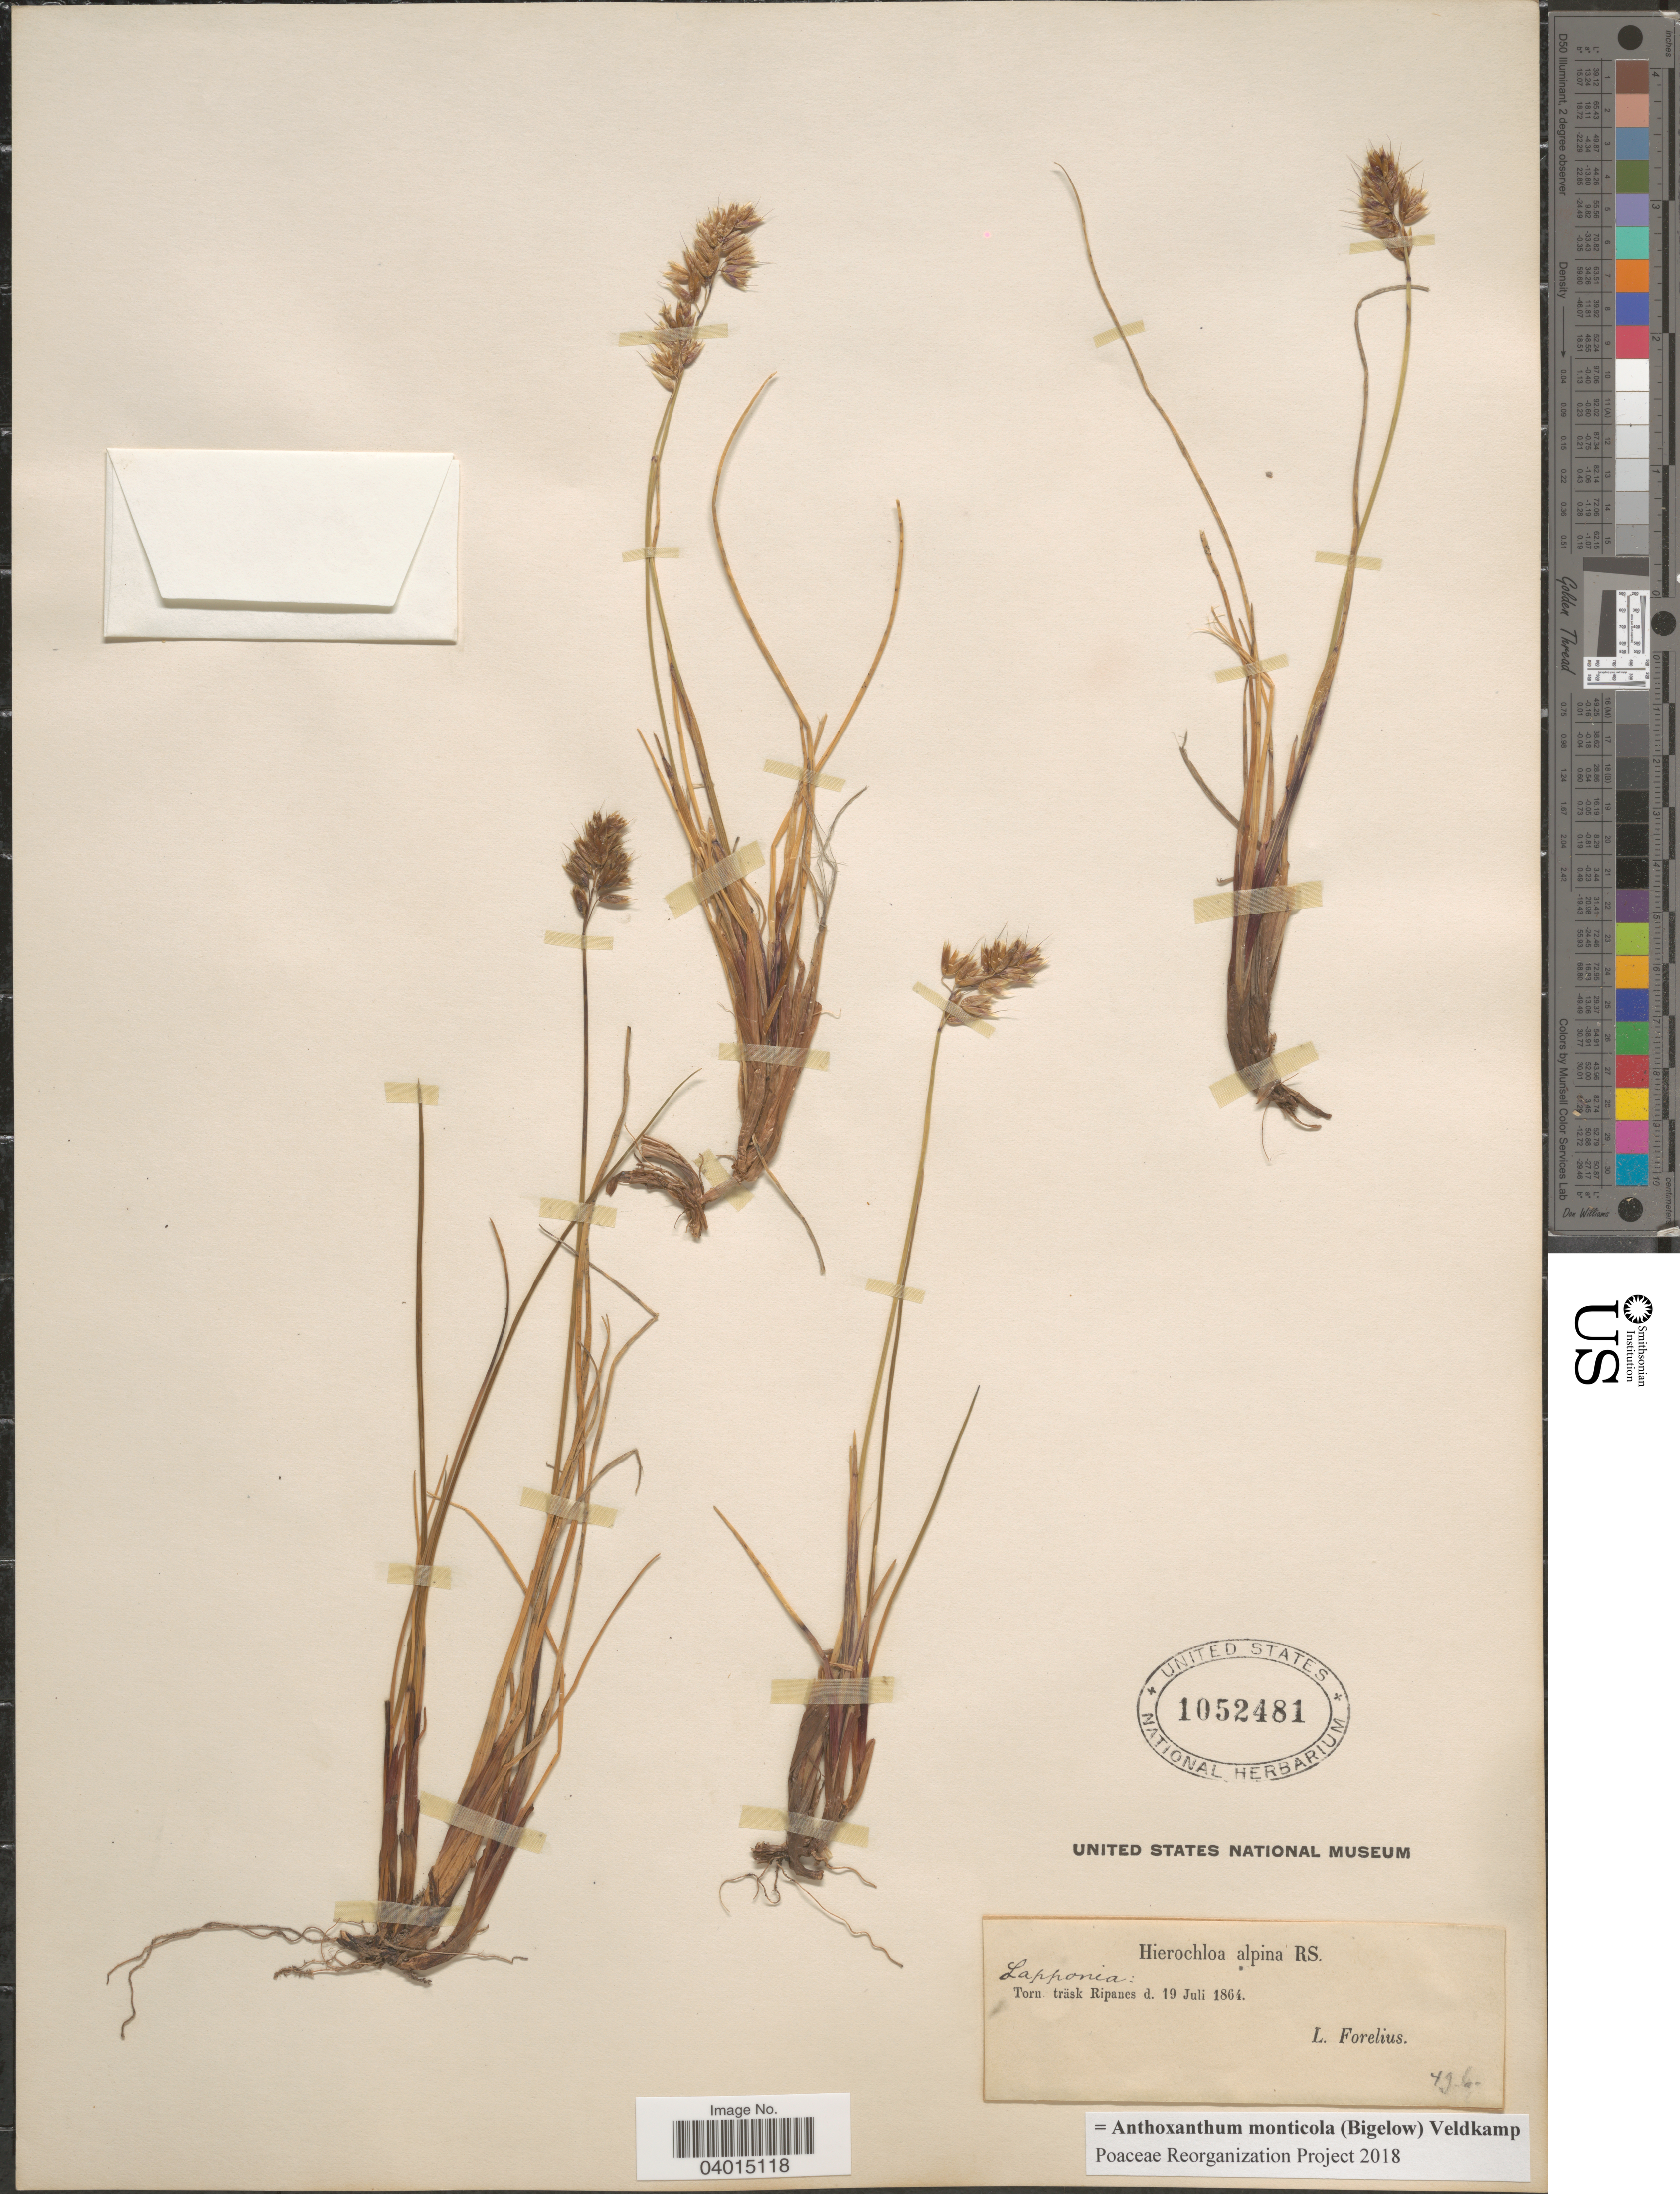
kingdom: Plantae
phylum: Tracheophyta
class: Liliopsida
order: Poales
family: Poaceae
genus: Anthoxanthum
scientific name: Anthoxanthum monticola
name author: (Bigelow) Veldkamp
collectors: L. Forelius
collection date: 1864-07-19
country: Finland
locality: Lapponia: Torn. Träsk Ripanes.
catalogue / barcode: US 1052481